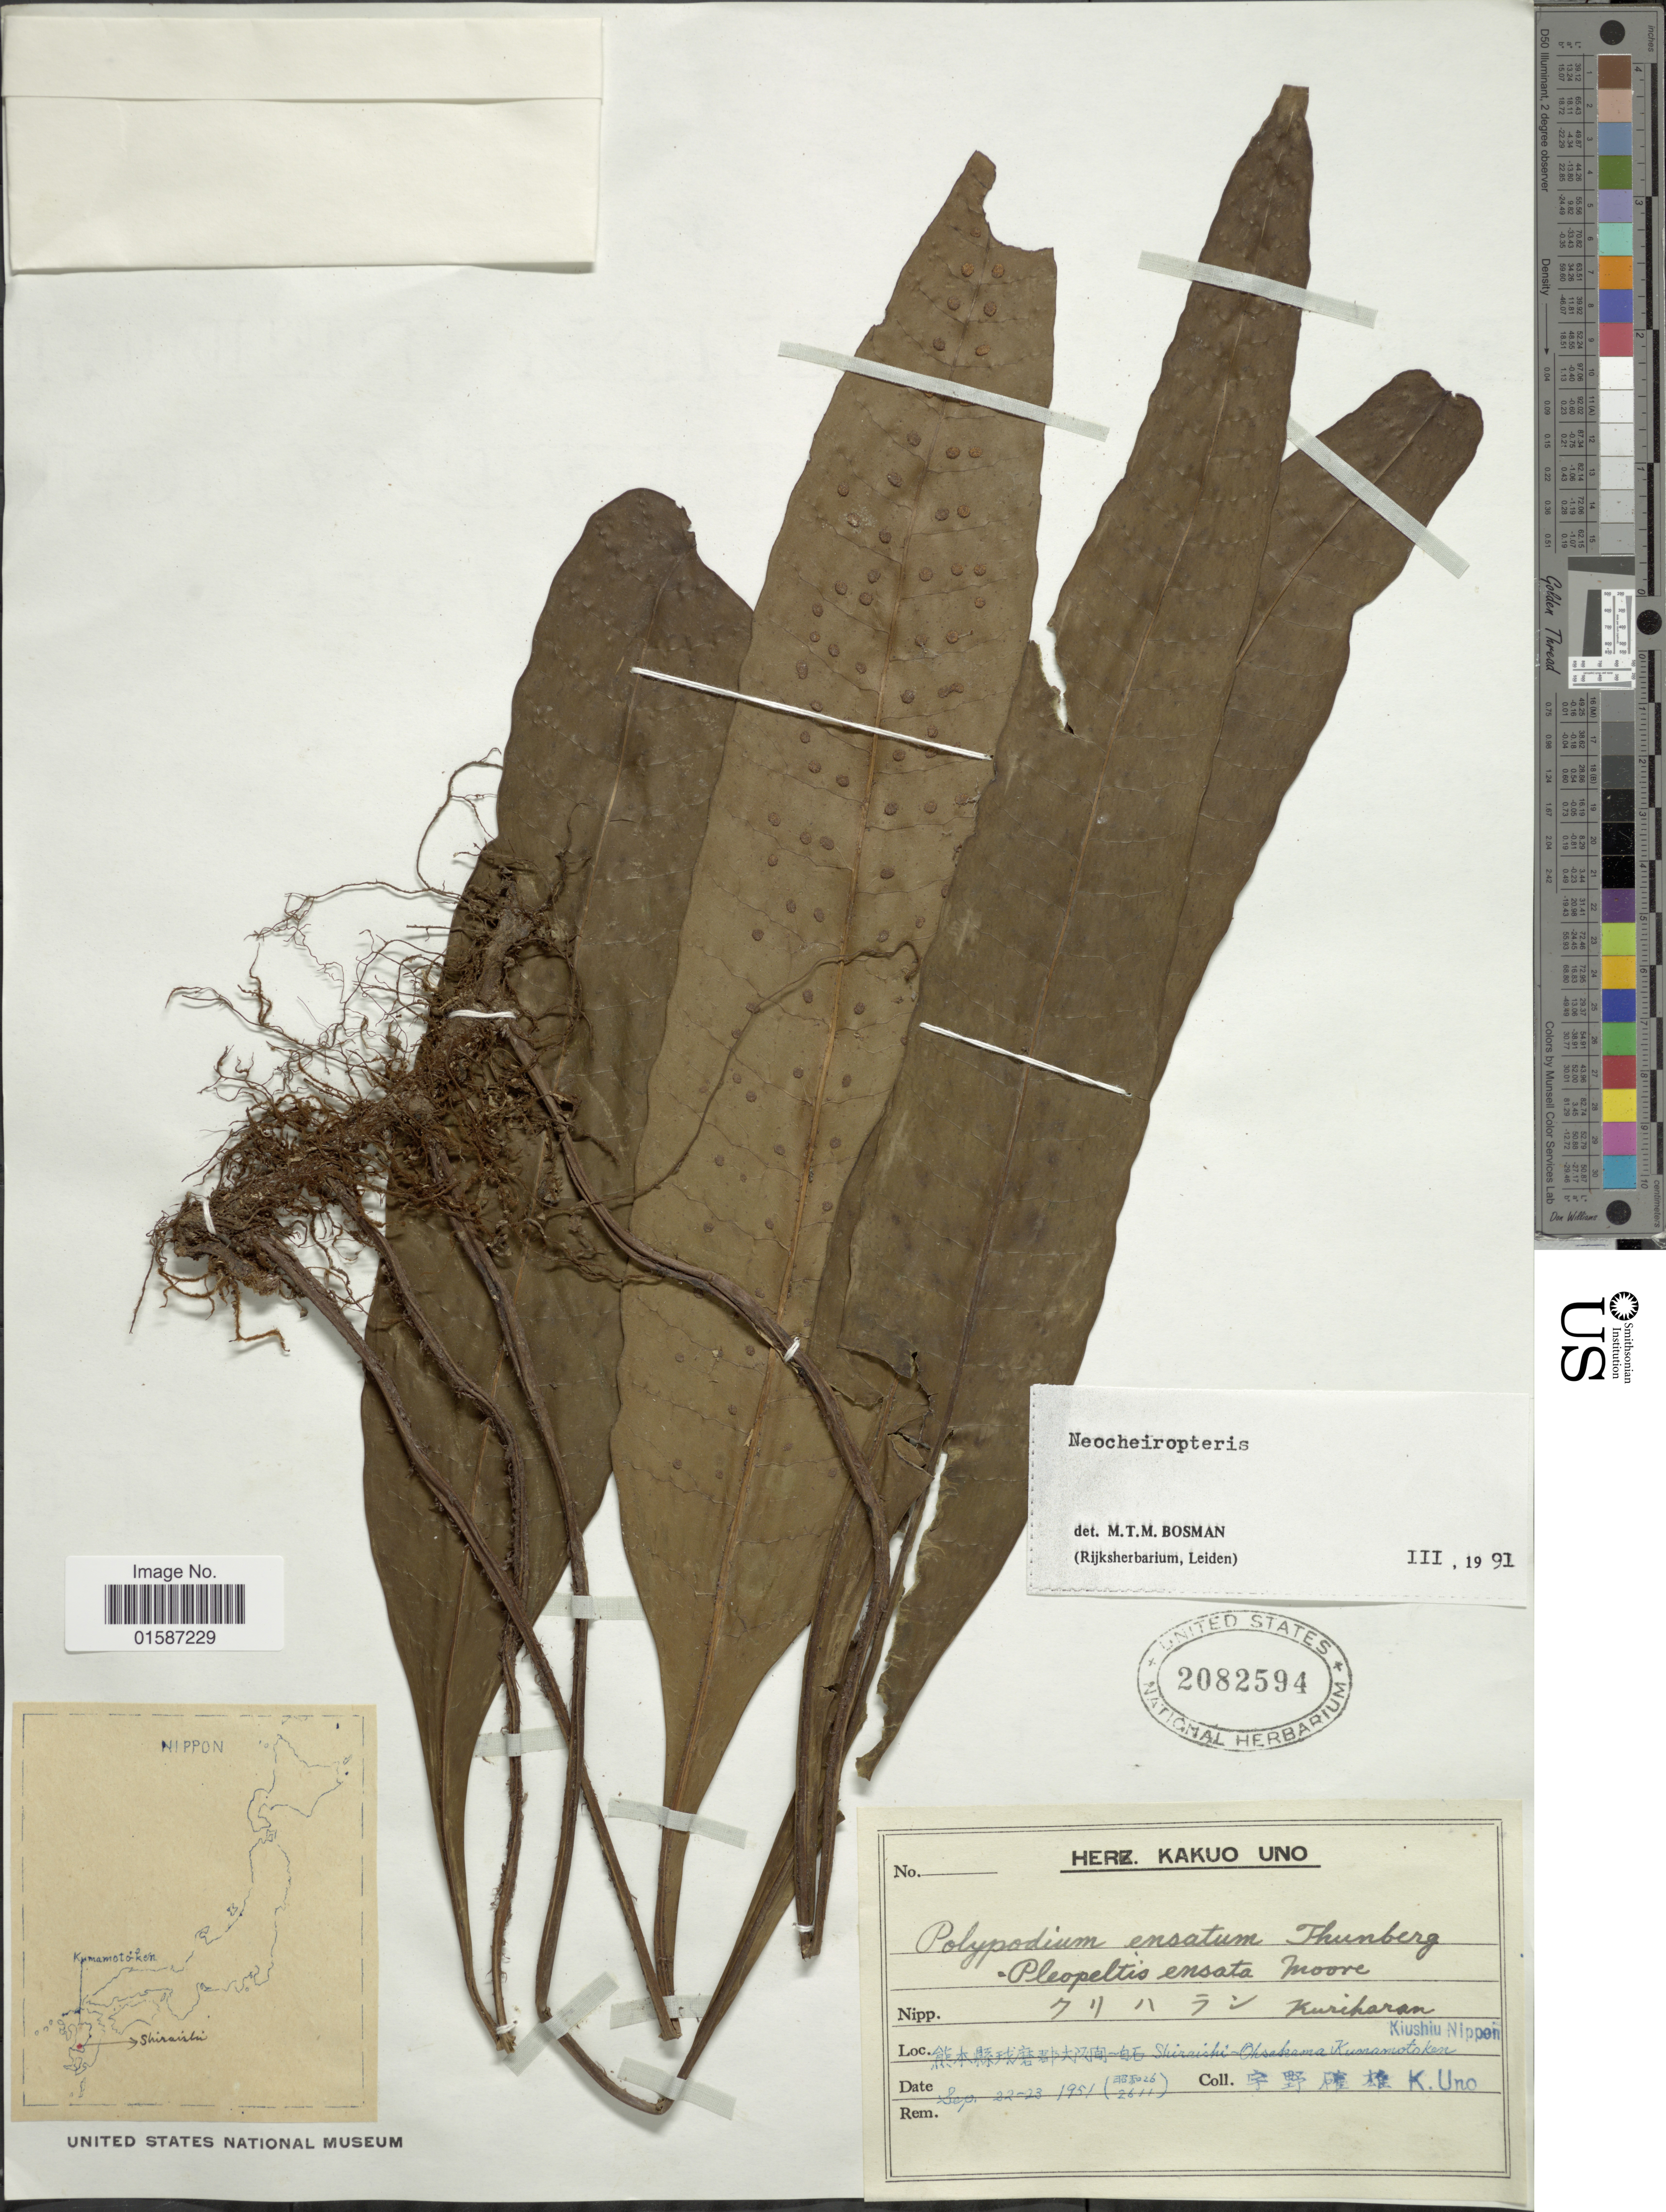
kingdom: Plantae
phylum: Tracheophyta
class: Polypodiopsida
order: Polypodiales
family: Polypodiaceae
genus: Neolepisorus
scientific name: Neolepisorus ensatus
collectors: K. Uno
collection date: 1951-09-22/1951-09-23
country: Japan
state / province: Kumamoto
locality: Shiraishi-Ohsahama Kumamoto ken, Kiushiu Nippon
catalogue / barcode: US 2082594